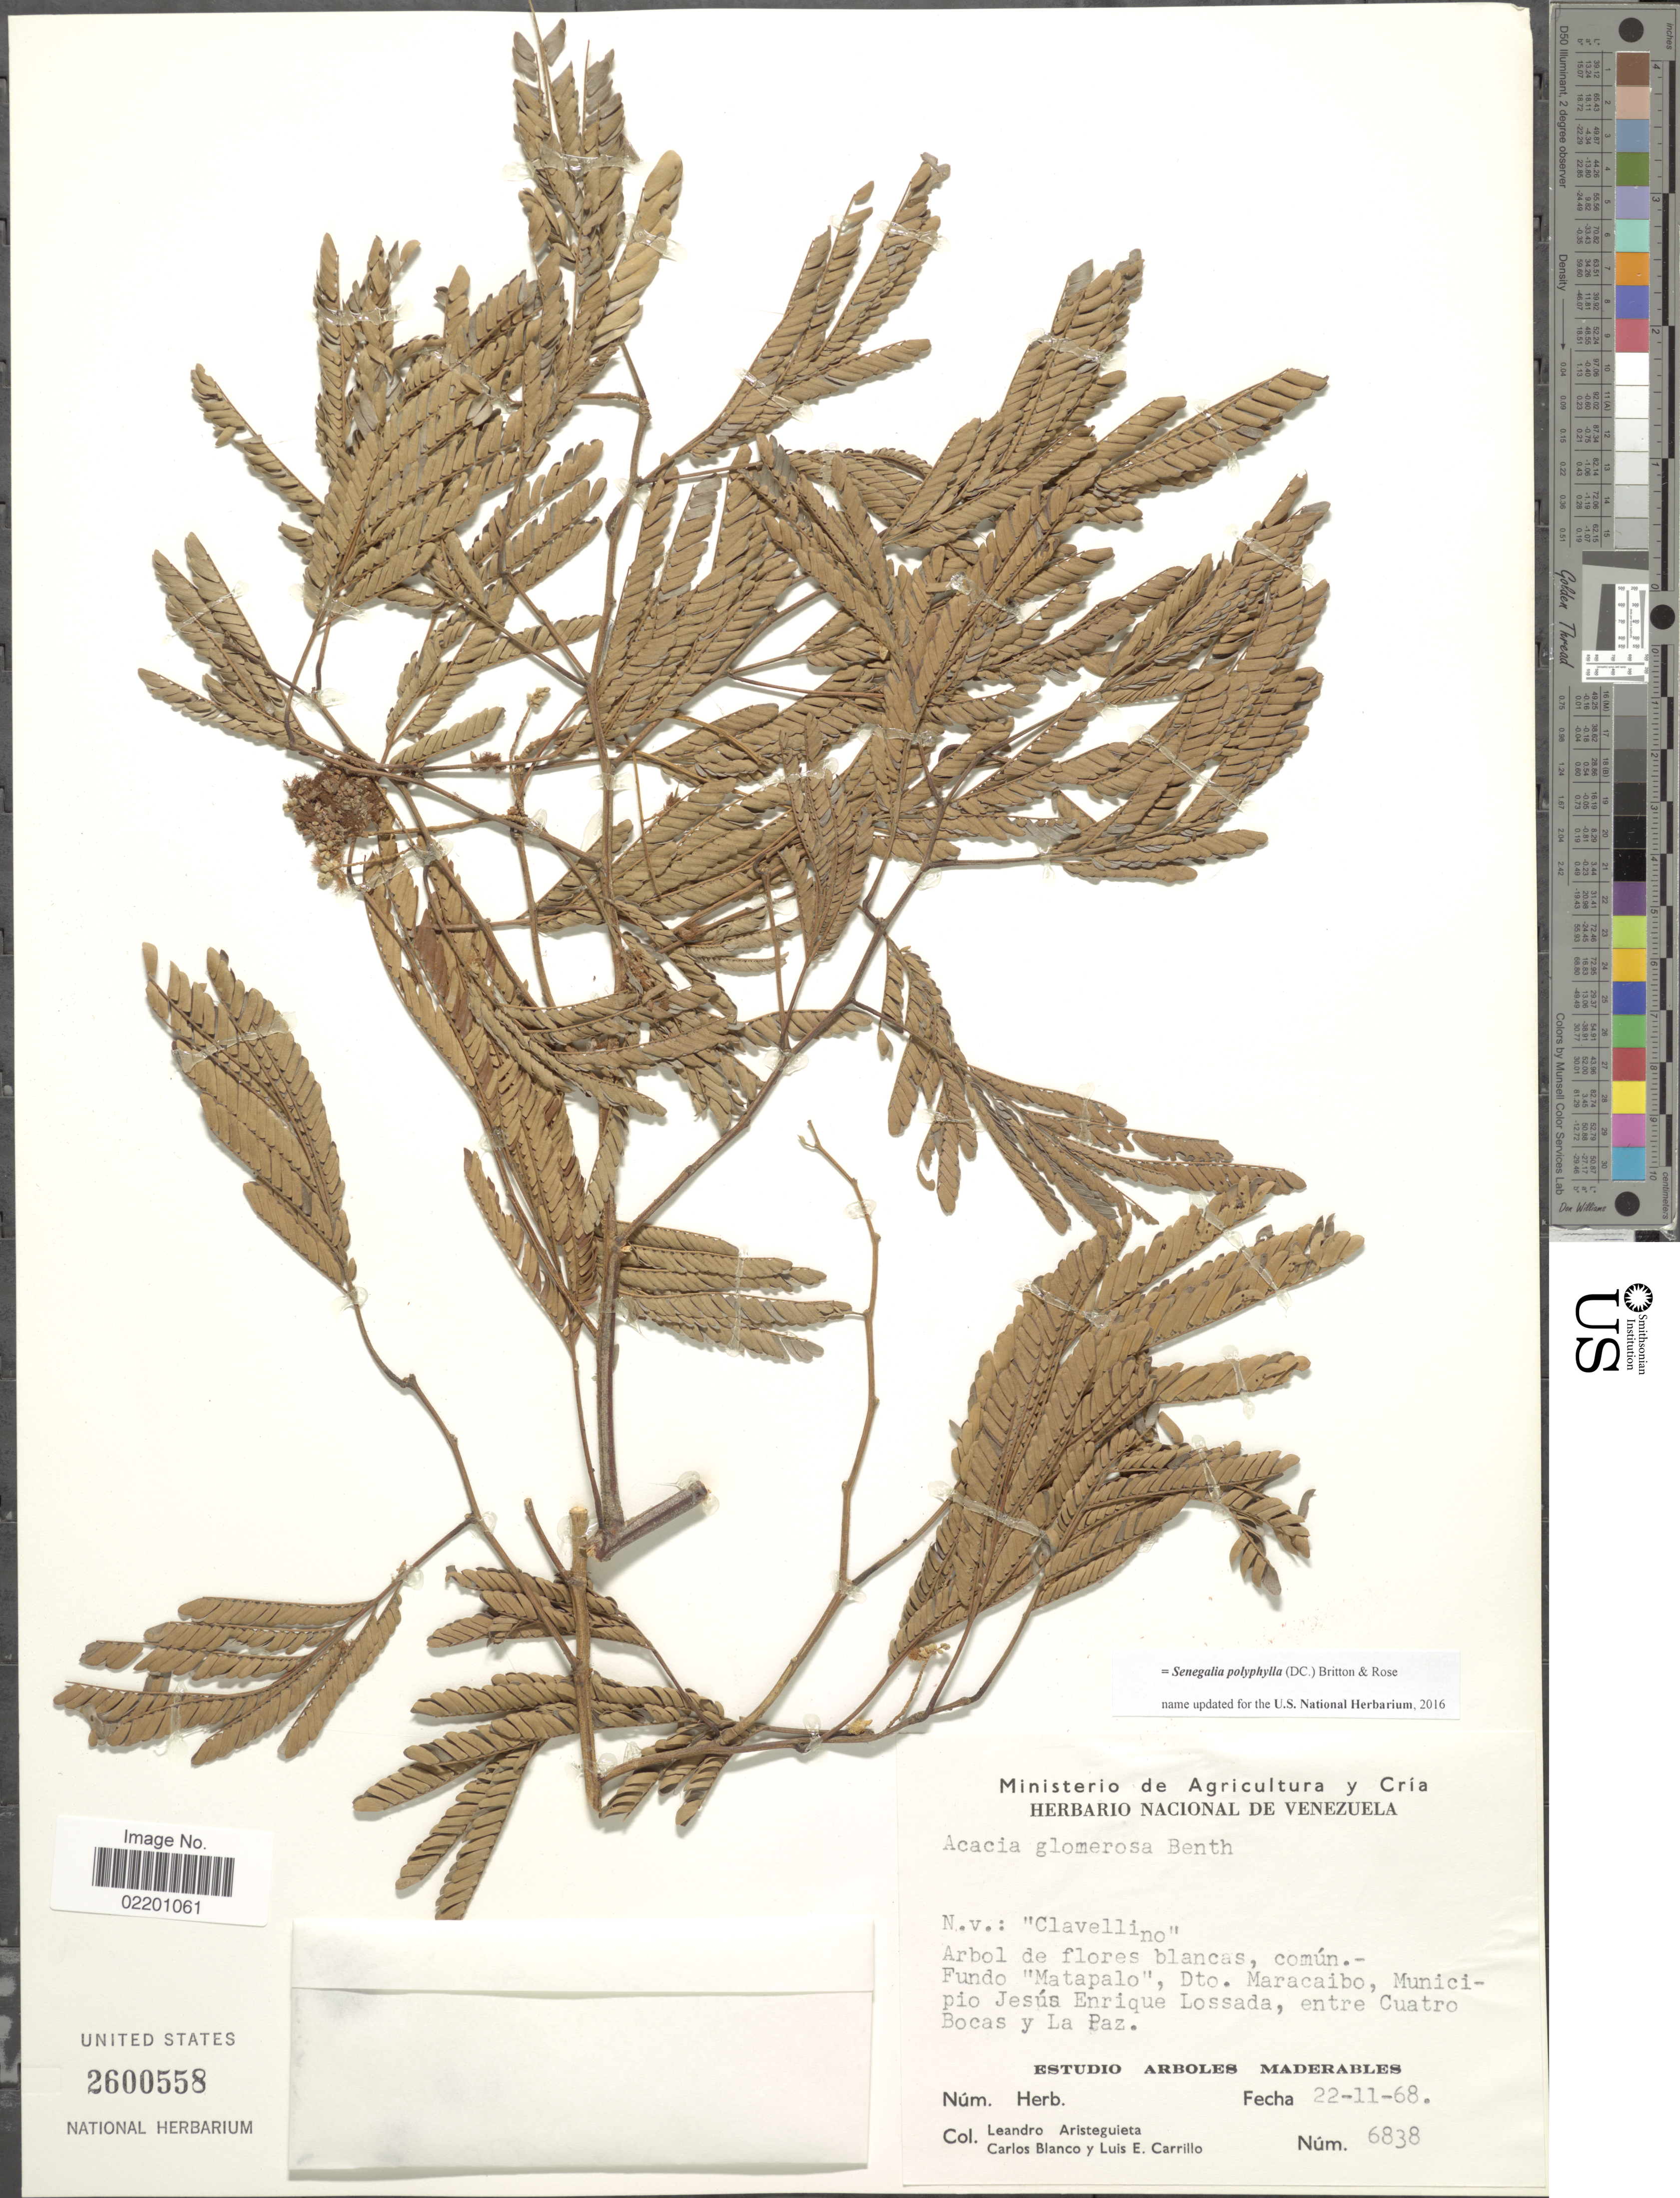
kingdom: Plantae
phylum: Tracheophyta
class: Magnoliopsida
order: Fabales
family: Fabaceae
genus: Senegalia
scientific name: Senegalia polyphylla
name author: (DC.) Britton & Rose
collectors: L. Aristeguieta, C. Blanco & L. Carrillo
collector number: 6838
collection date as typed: Transcribed d/m/y: 22/11/68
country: Venezuela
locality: Fundo "Matapalo", Dto. Maracaibo, Municipio Jesus Enrique Lossada, entre Cuatro Bocas y La Paz. Estudio Arboles Maderables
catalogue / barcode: US 2600558